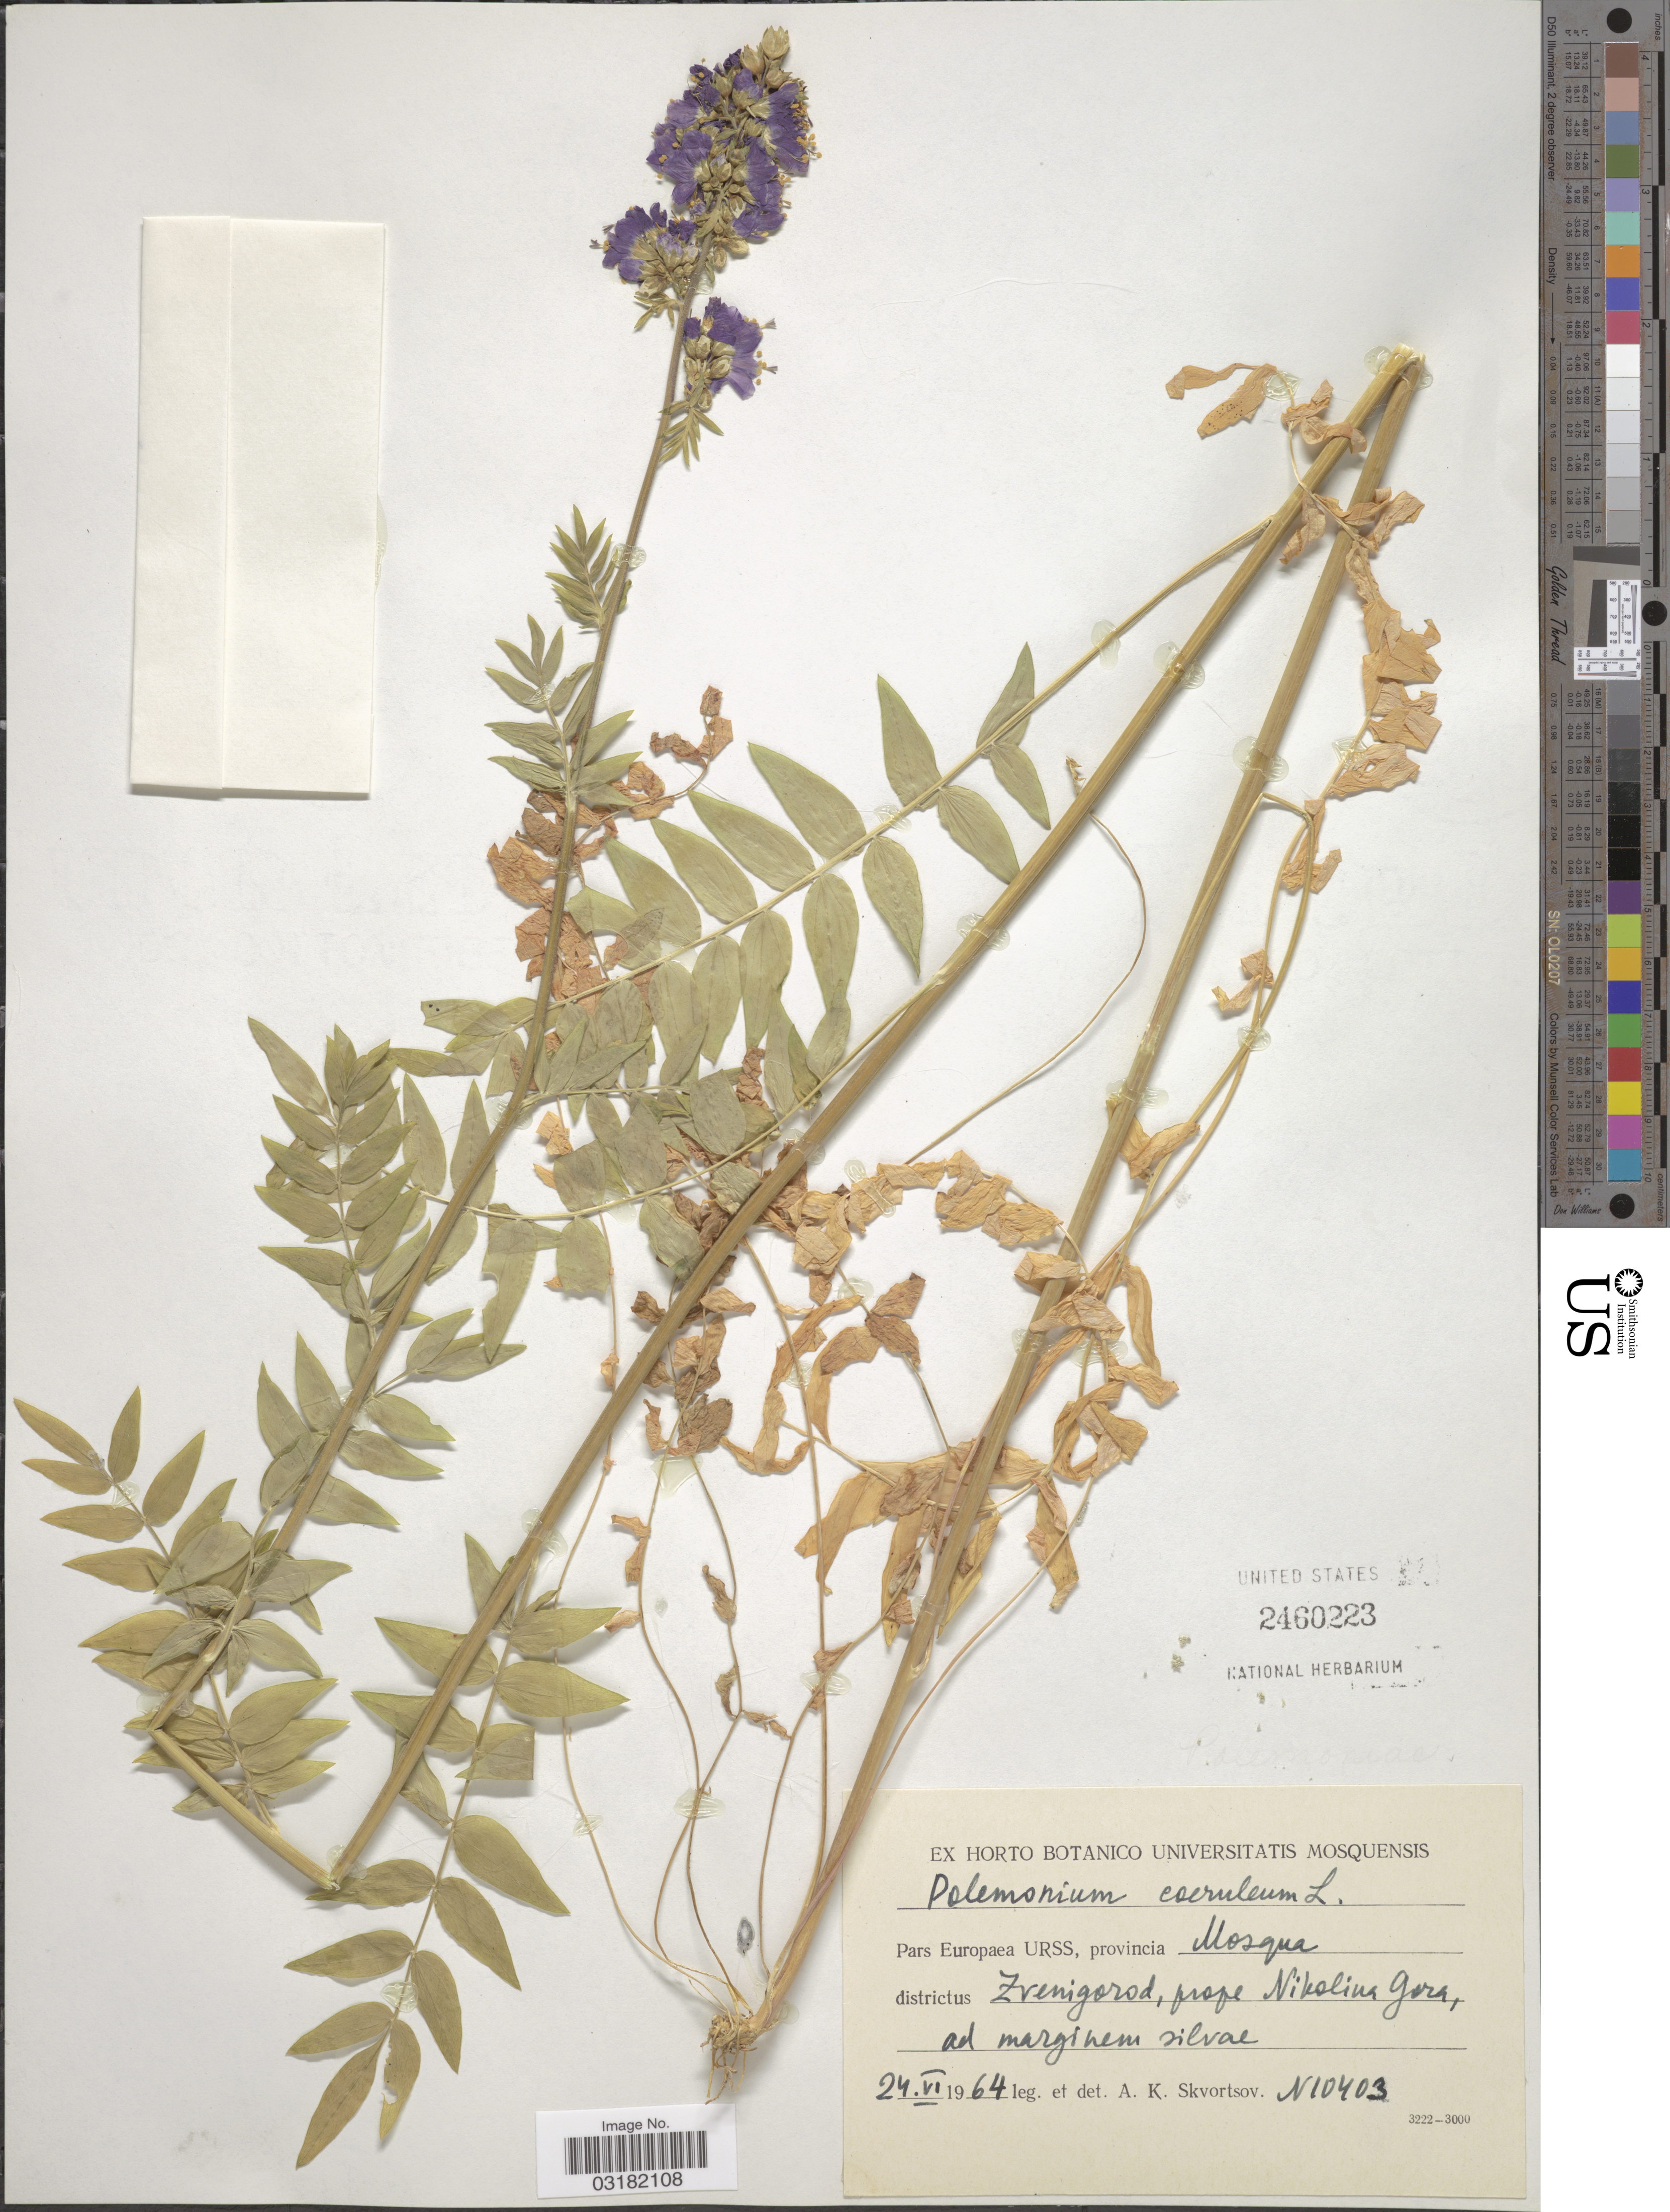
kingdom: Plantae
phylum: Tracheophyta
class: Magnoliopsida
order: Ericales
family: Polemoniaceae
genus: Polemonium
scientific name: Polemonium caeruleum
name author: L.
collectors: A. K. Skvortsov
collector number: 10403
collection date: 1964-06-24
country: Russian Federation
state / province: Moscow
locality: Pars Europaea URSS, provincia Mosqua districtus Zvenigorod, prope Nikslina Gora, ad marginem silvae.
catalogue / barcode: US 2460223